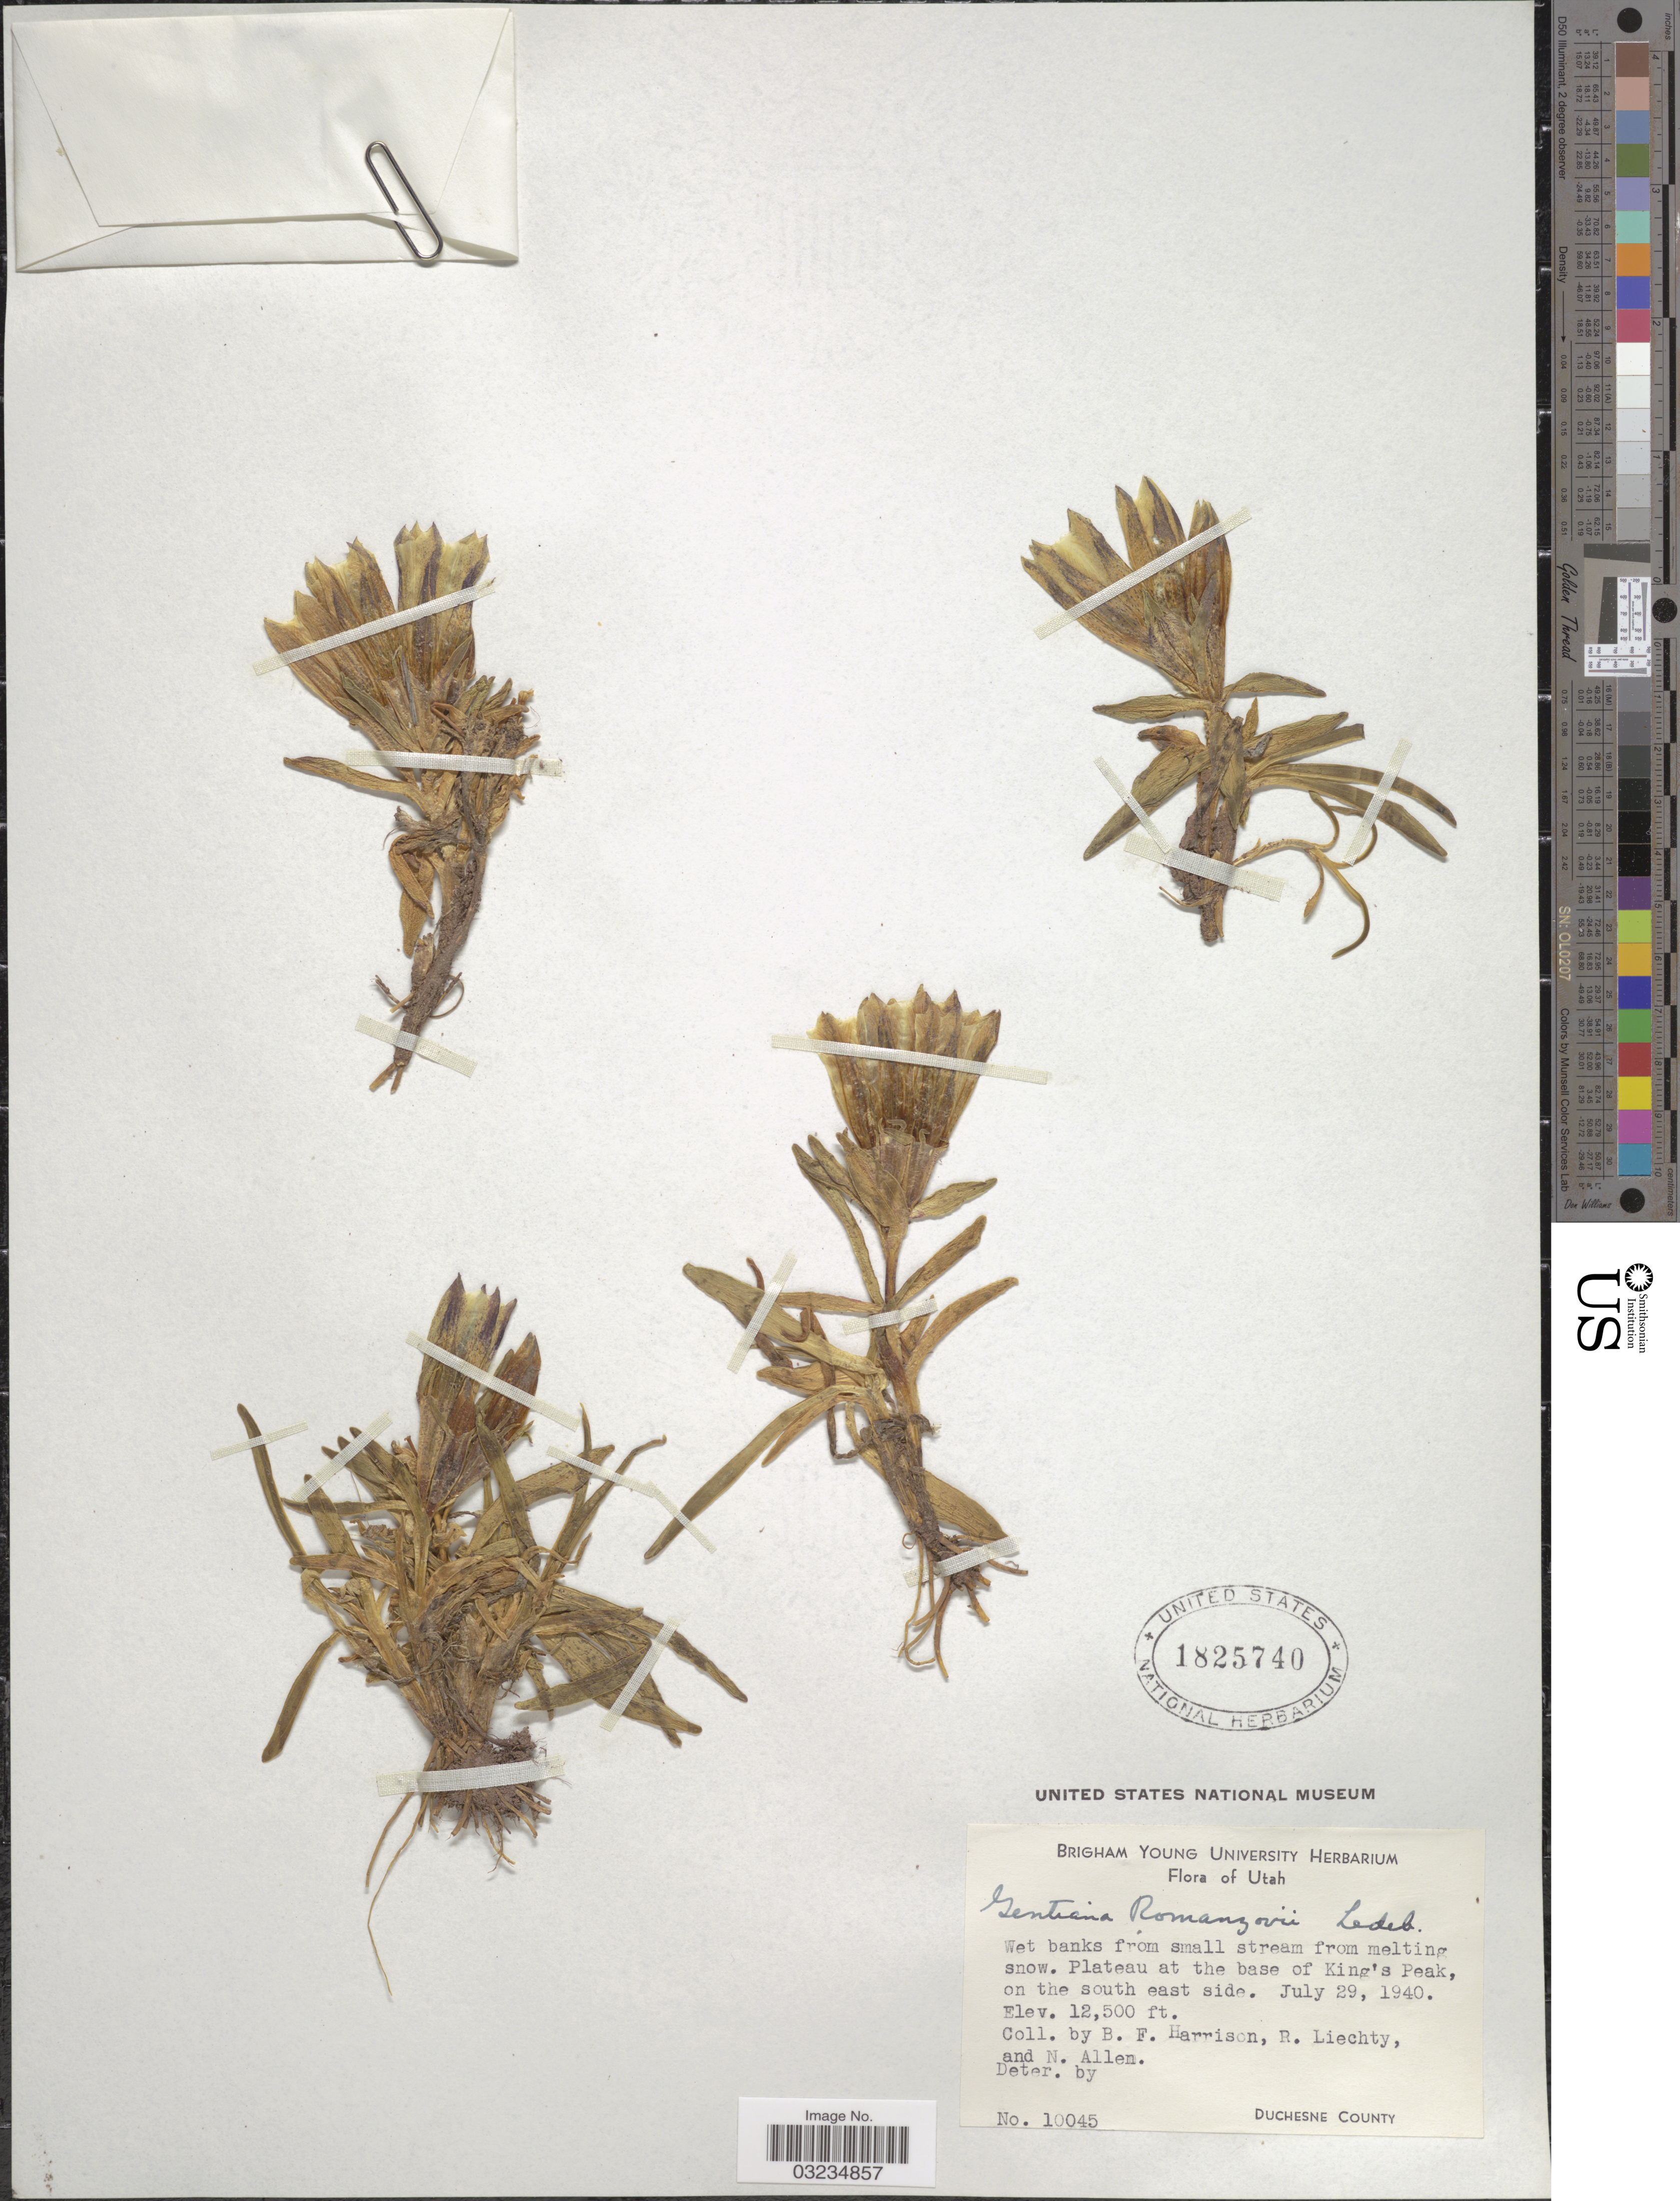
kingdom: Plantae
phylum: Tracheophyta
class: Magnoliopsida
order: Gentianales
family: Gentianaceae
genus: Gentiana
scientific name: Gentiana romanzovii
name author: Ledeb. ex Bunge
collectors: B. F. Harrison, R. Liechty & N. Allen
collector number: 10045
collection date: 1940-07-29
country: United States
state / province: Utah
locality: Plateau at the base of King's Peak, on the south side. Duchesne County.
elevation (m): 3810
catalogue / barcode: US 1825740